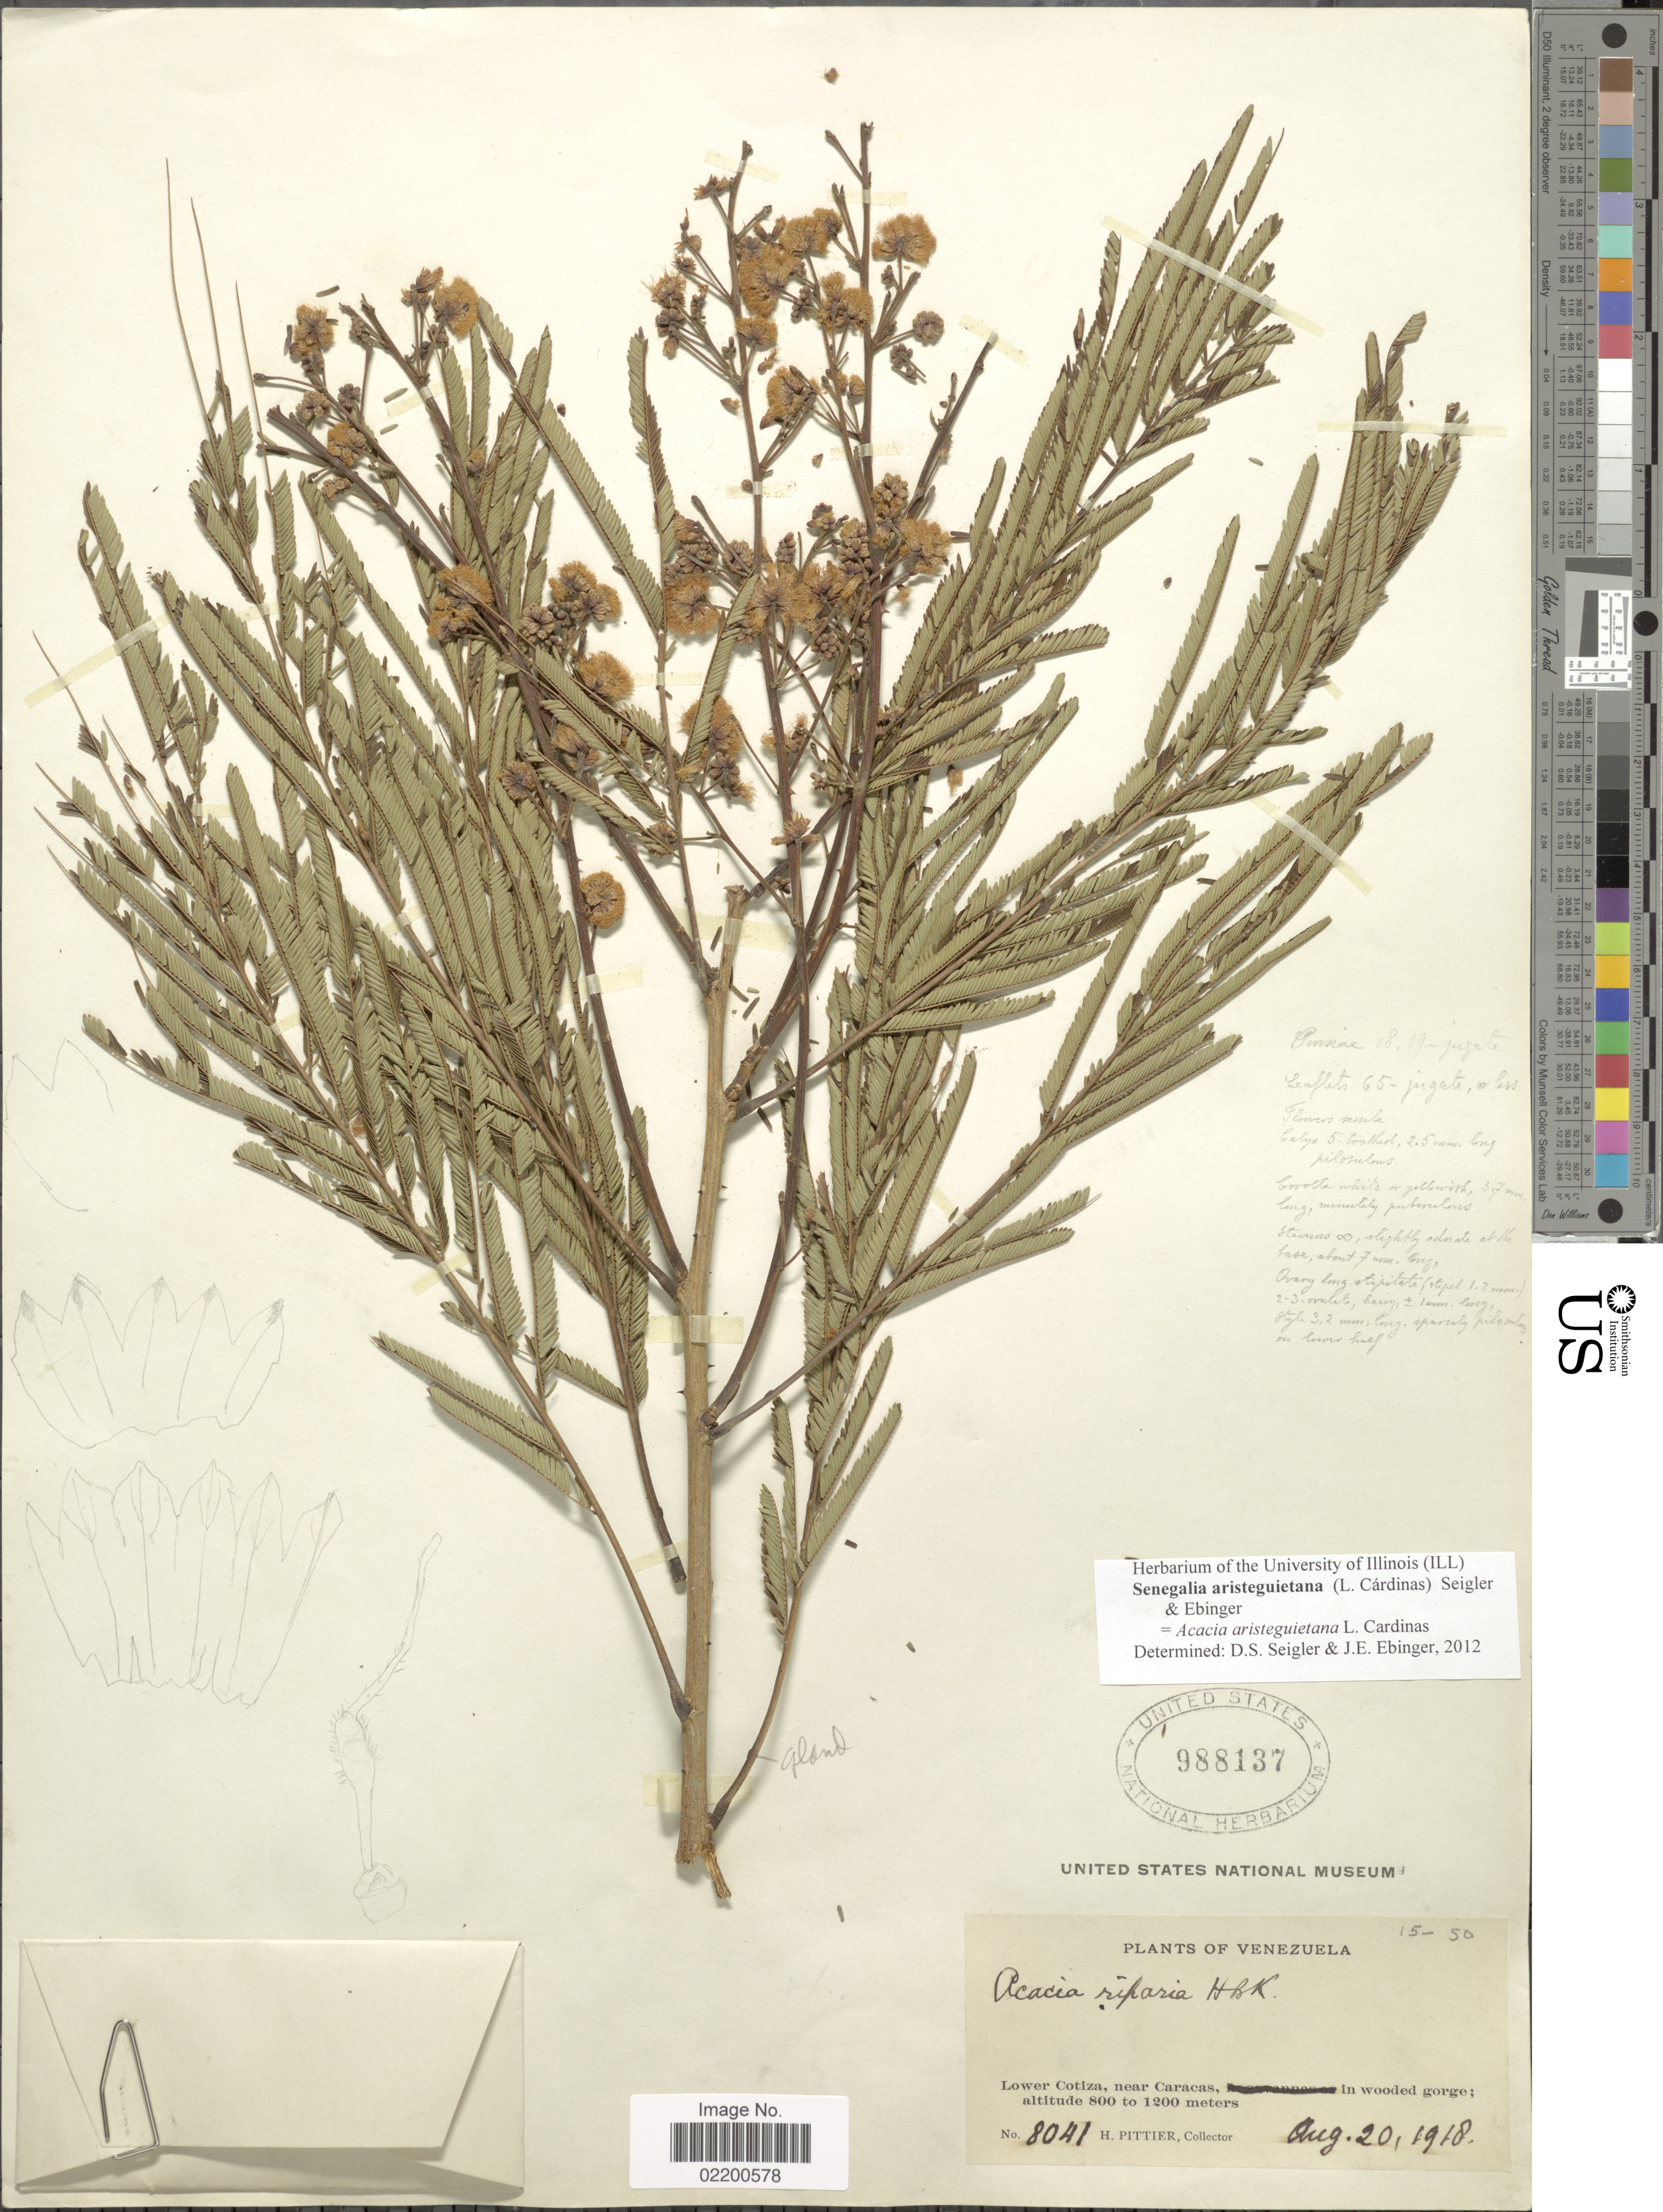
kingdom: Plantae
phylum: Tracheophyta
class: Magnoliopsida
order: Fabales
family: Fabaceae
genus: Senegalia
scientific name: Senegalia aristeguietana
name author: (L. Cárdenas) Seigler & Ebinger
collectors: H. F. Pittier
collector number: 8041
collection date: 1918-08-20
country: Venezuela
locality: Lower Cotiza, near Caracas, in wooded gorge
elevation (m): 800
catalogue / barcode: US 988137